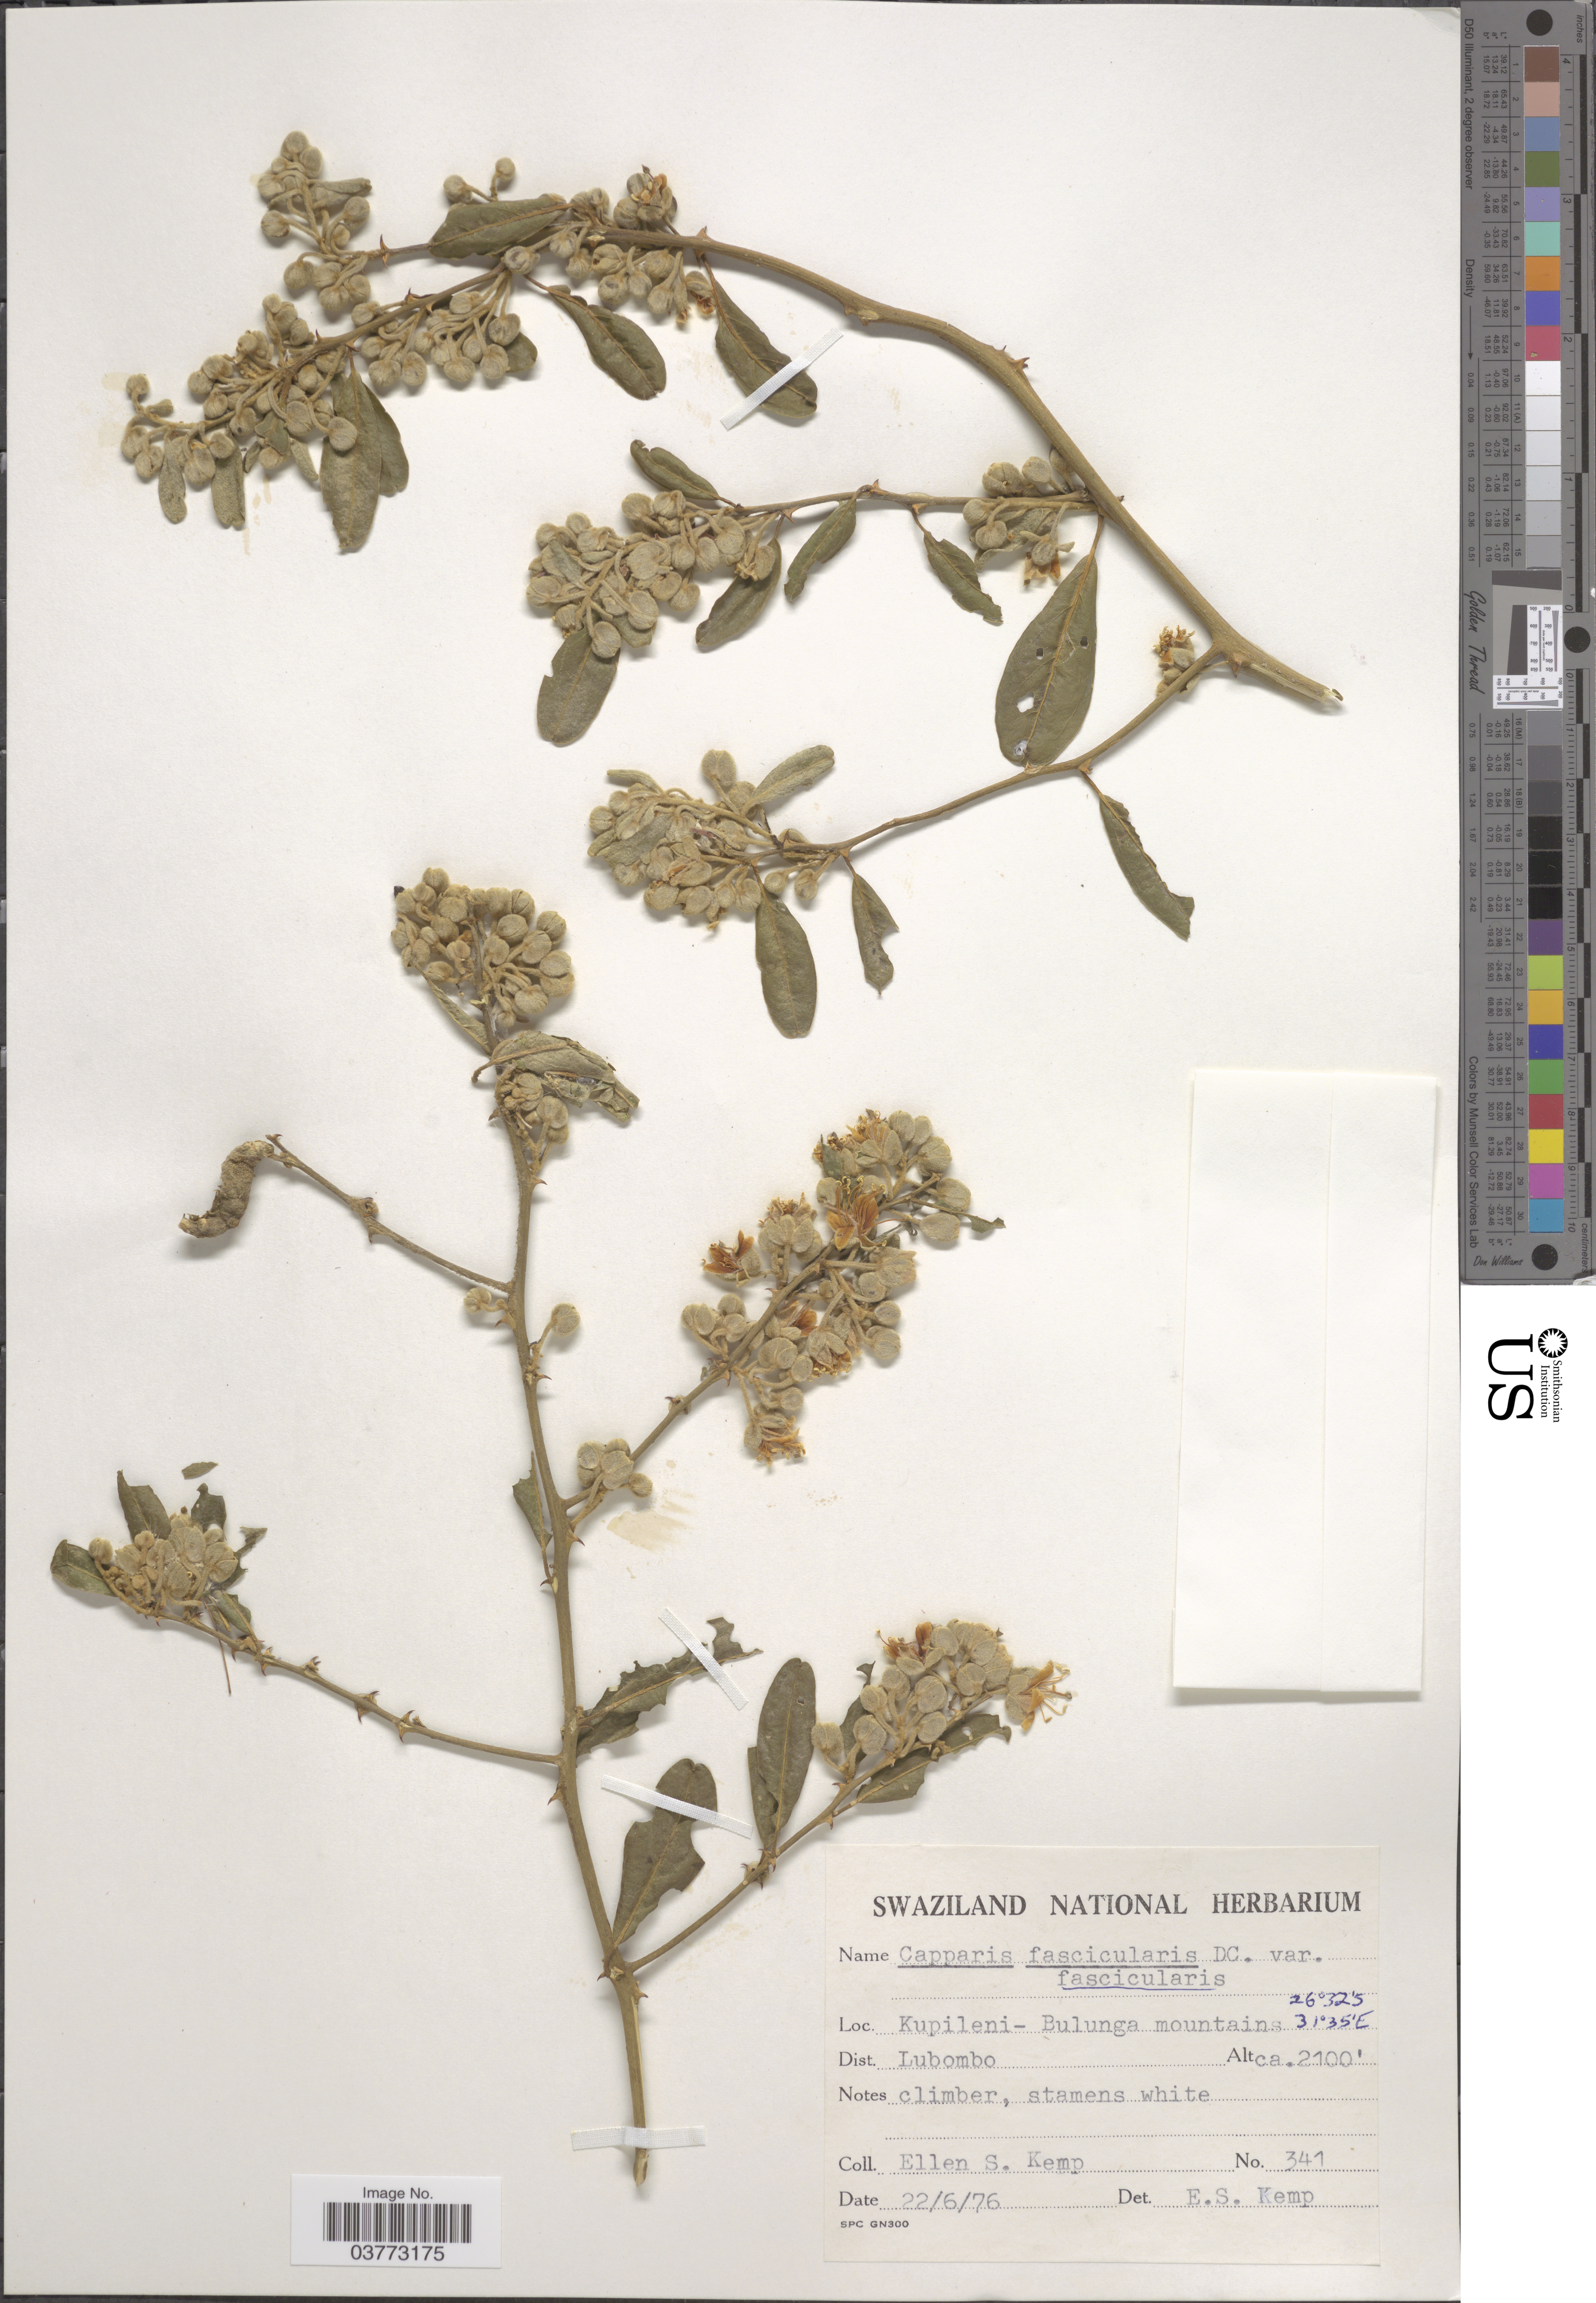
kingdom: Plantae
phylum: Tracheophyta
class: Magnoliopsida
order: Brassicales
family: Capparaceae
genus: Capparis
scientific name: Capparis fascicularis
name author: DC.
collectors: E. S. Kemp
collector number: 341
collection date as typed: Transcribed d/m/y: 22/6/76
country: Eswatini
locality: Kupileni-Bulunga mountains. Dist. Lubombo.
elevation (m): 640